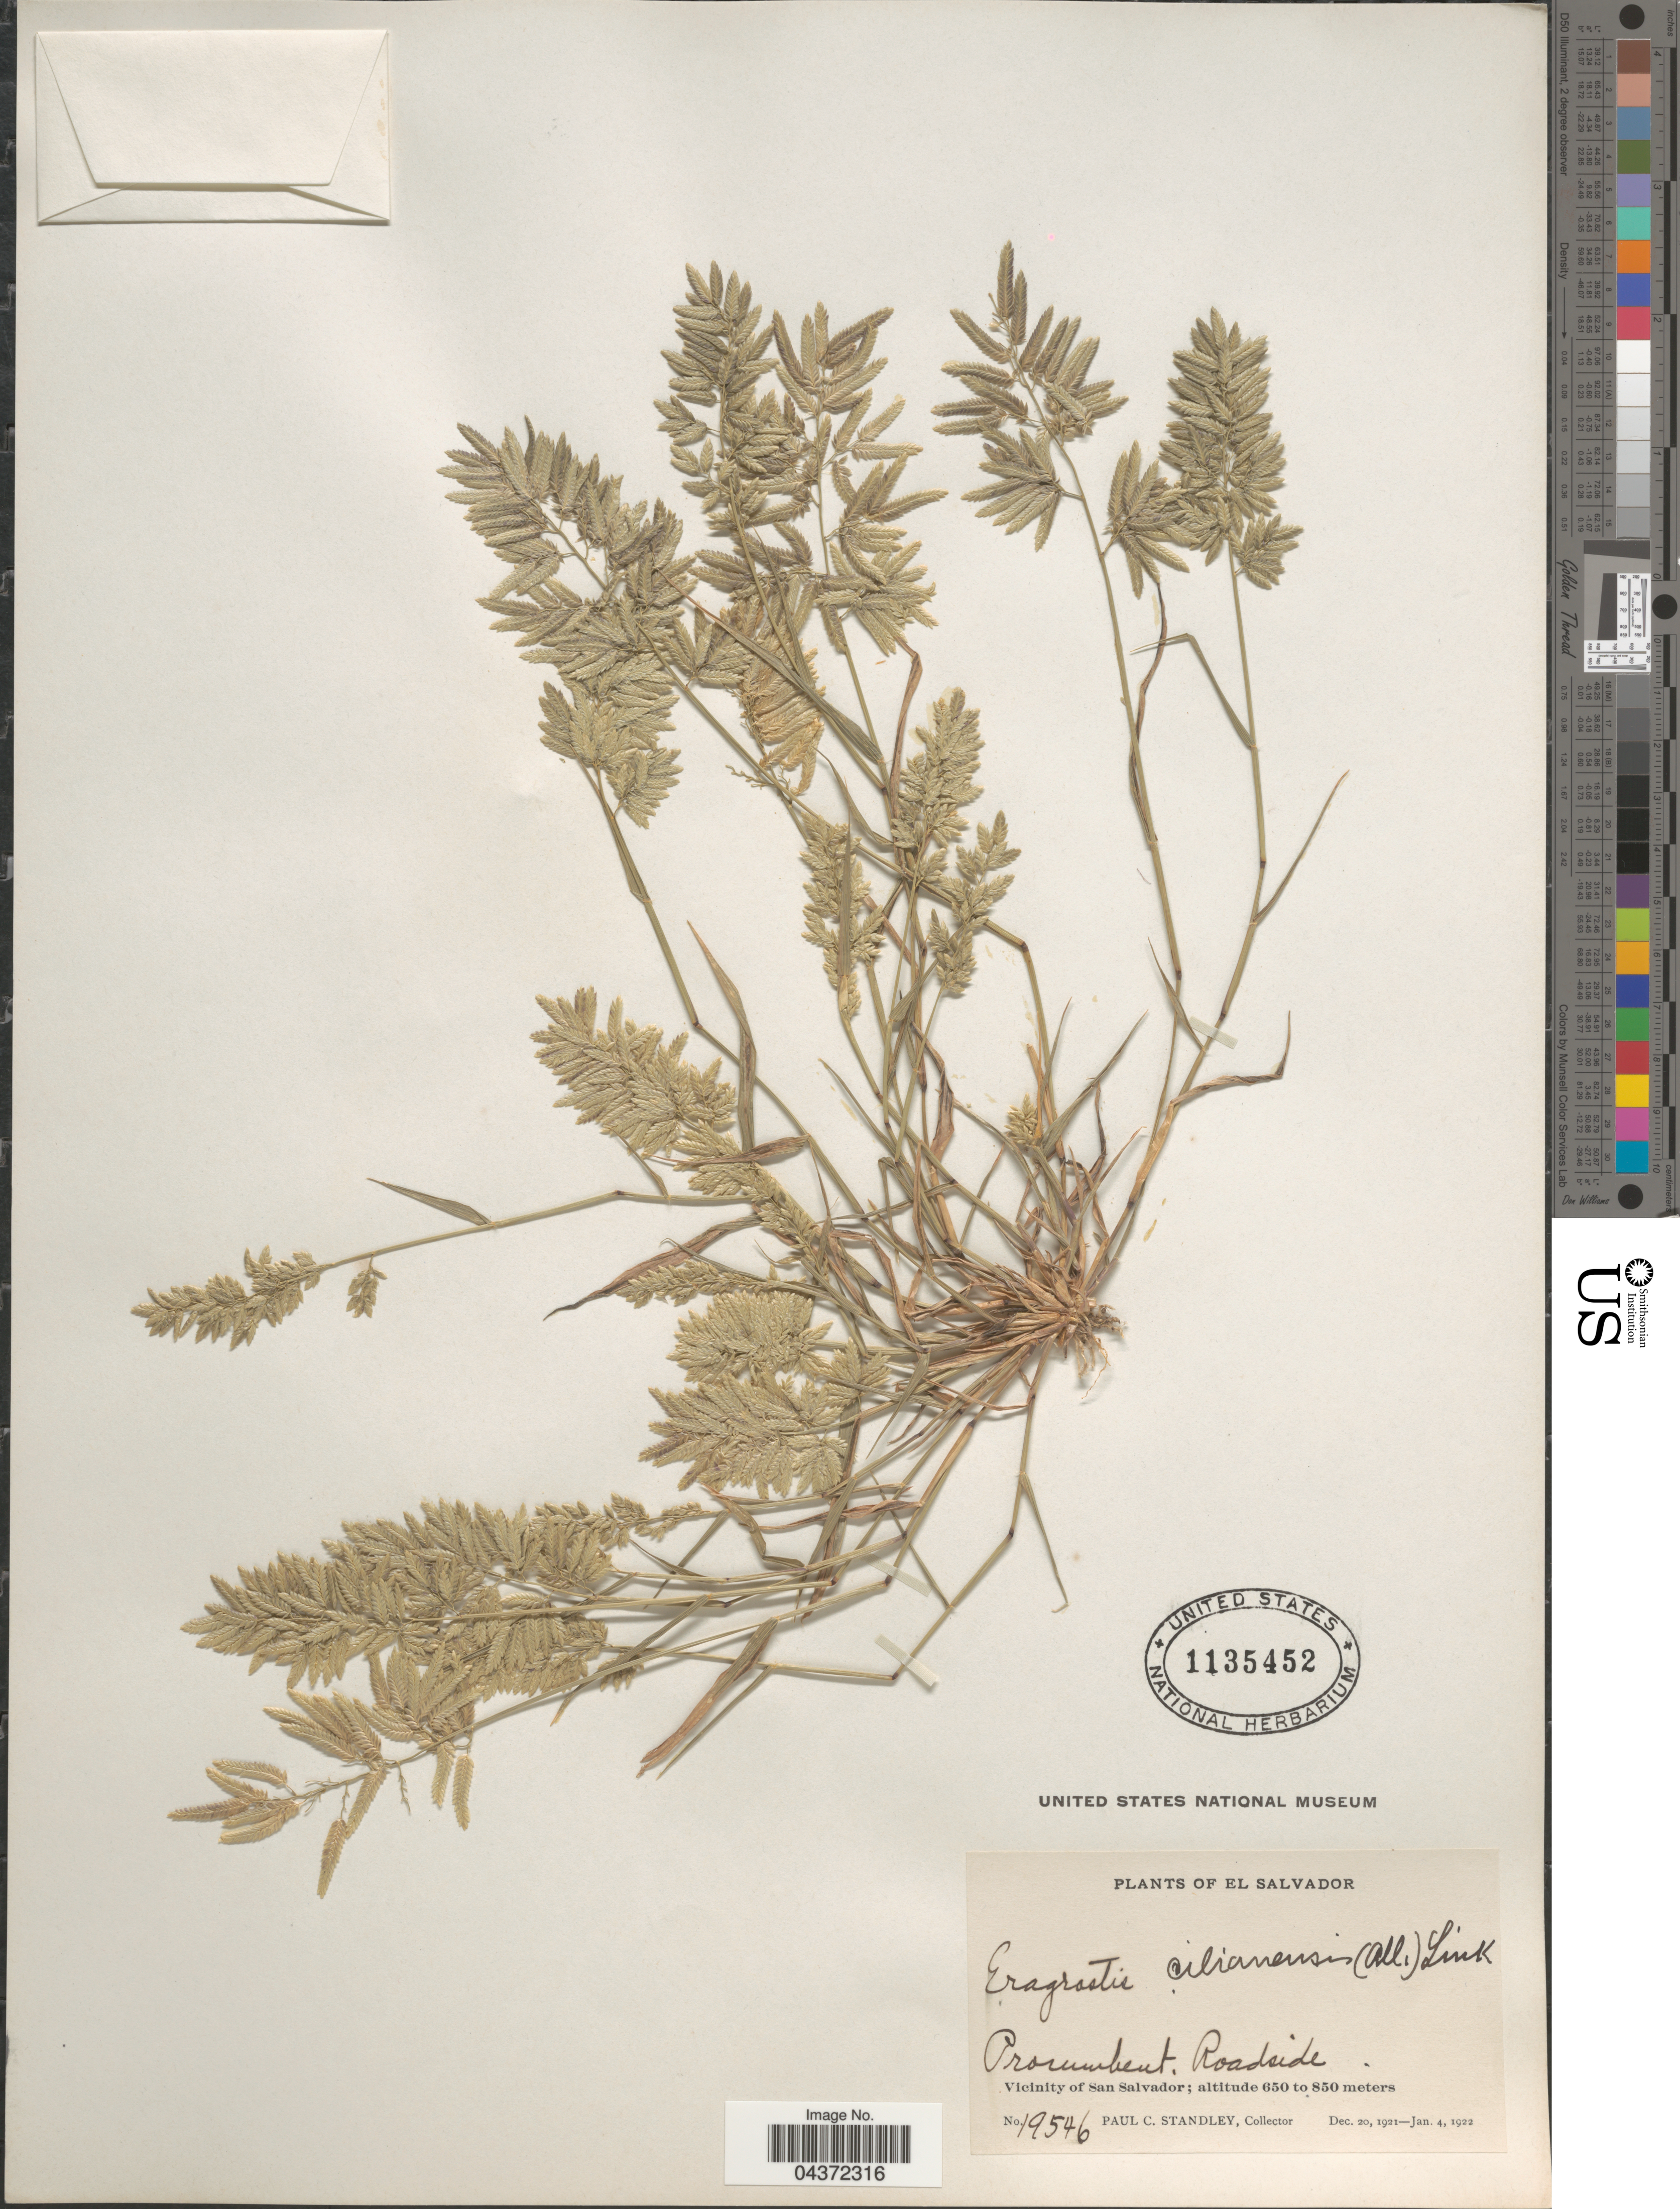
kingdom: Plantae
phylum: Tracheophyta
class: Liliopsida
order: Poales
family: Poaceae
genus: Eragrostis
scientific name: Eragrostis cilianensis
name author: (Bellardi) Vignolo ex Janch.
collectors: P. C. Standley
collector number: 19546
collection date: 1921-12-20/1922-01-04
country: El Salvador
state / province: San Salvador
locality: Vicinity of San Salvador.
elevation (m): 650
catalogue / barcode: US 1135452